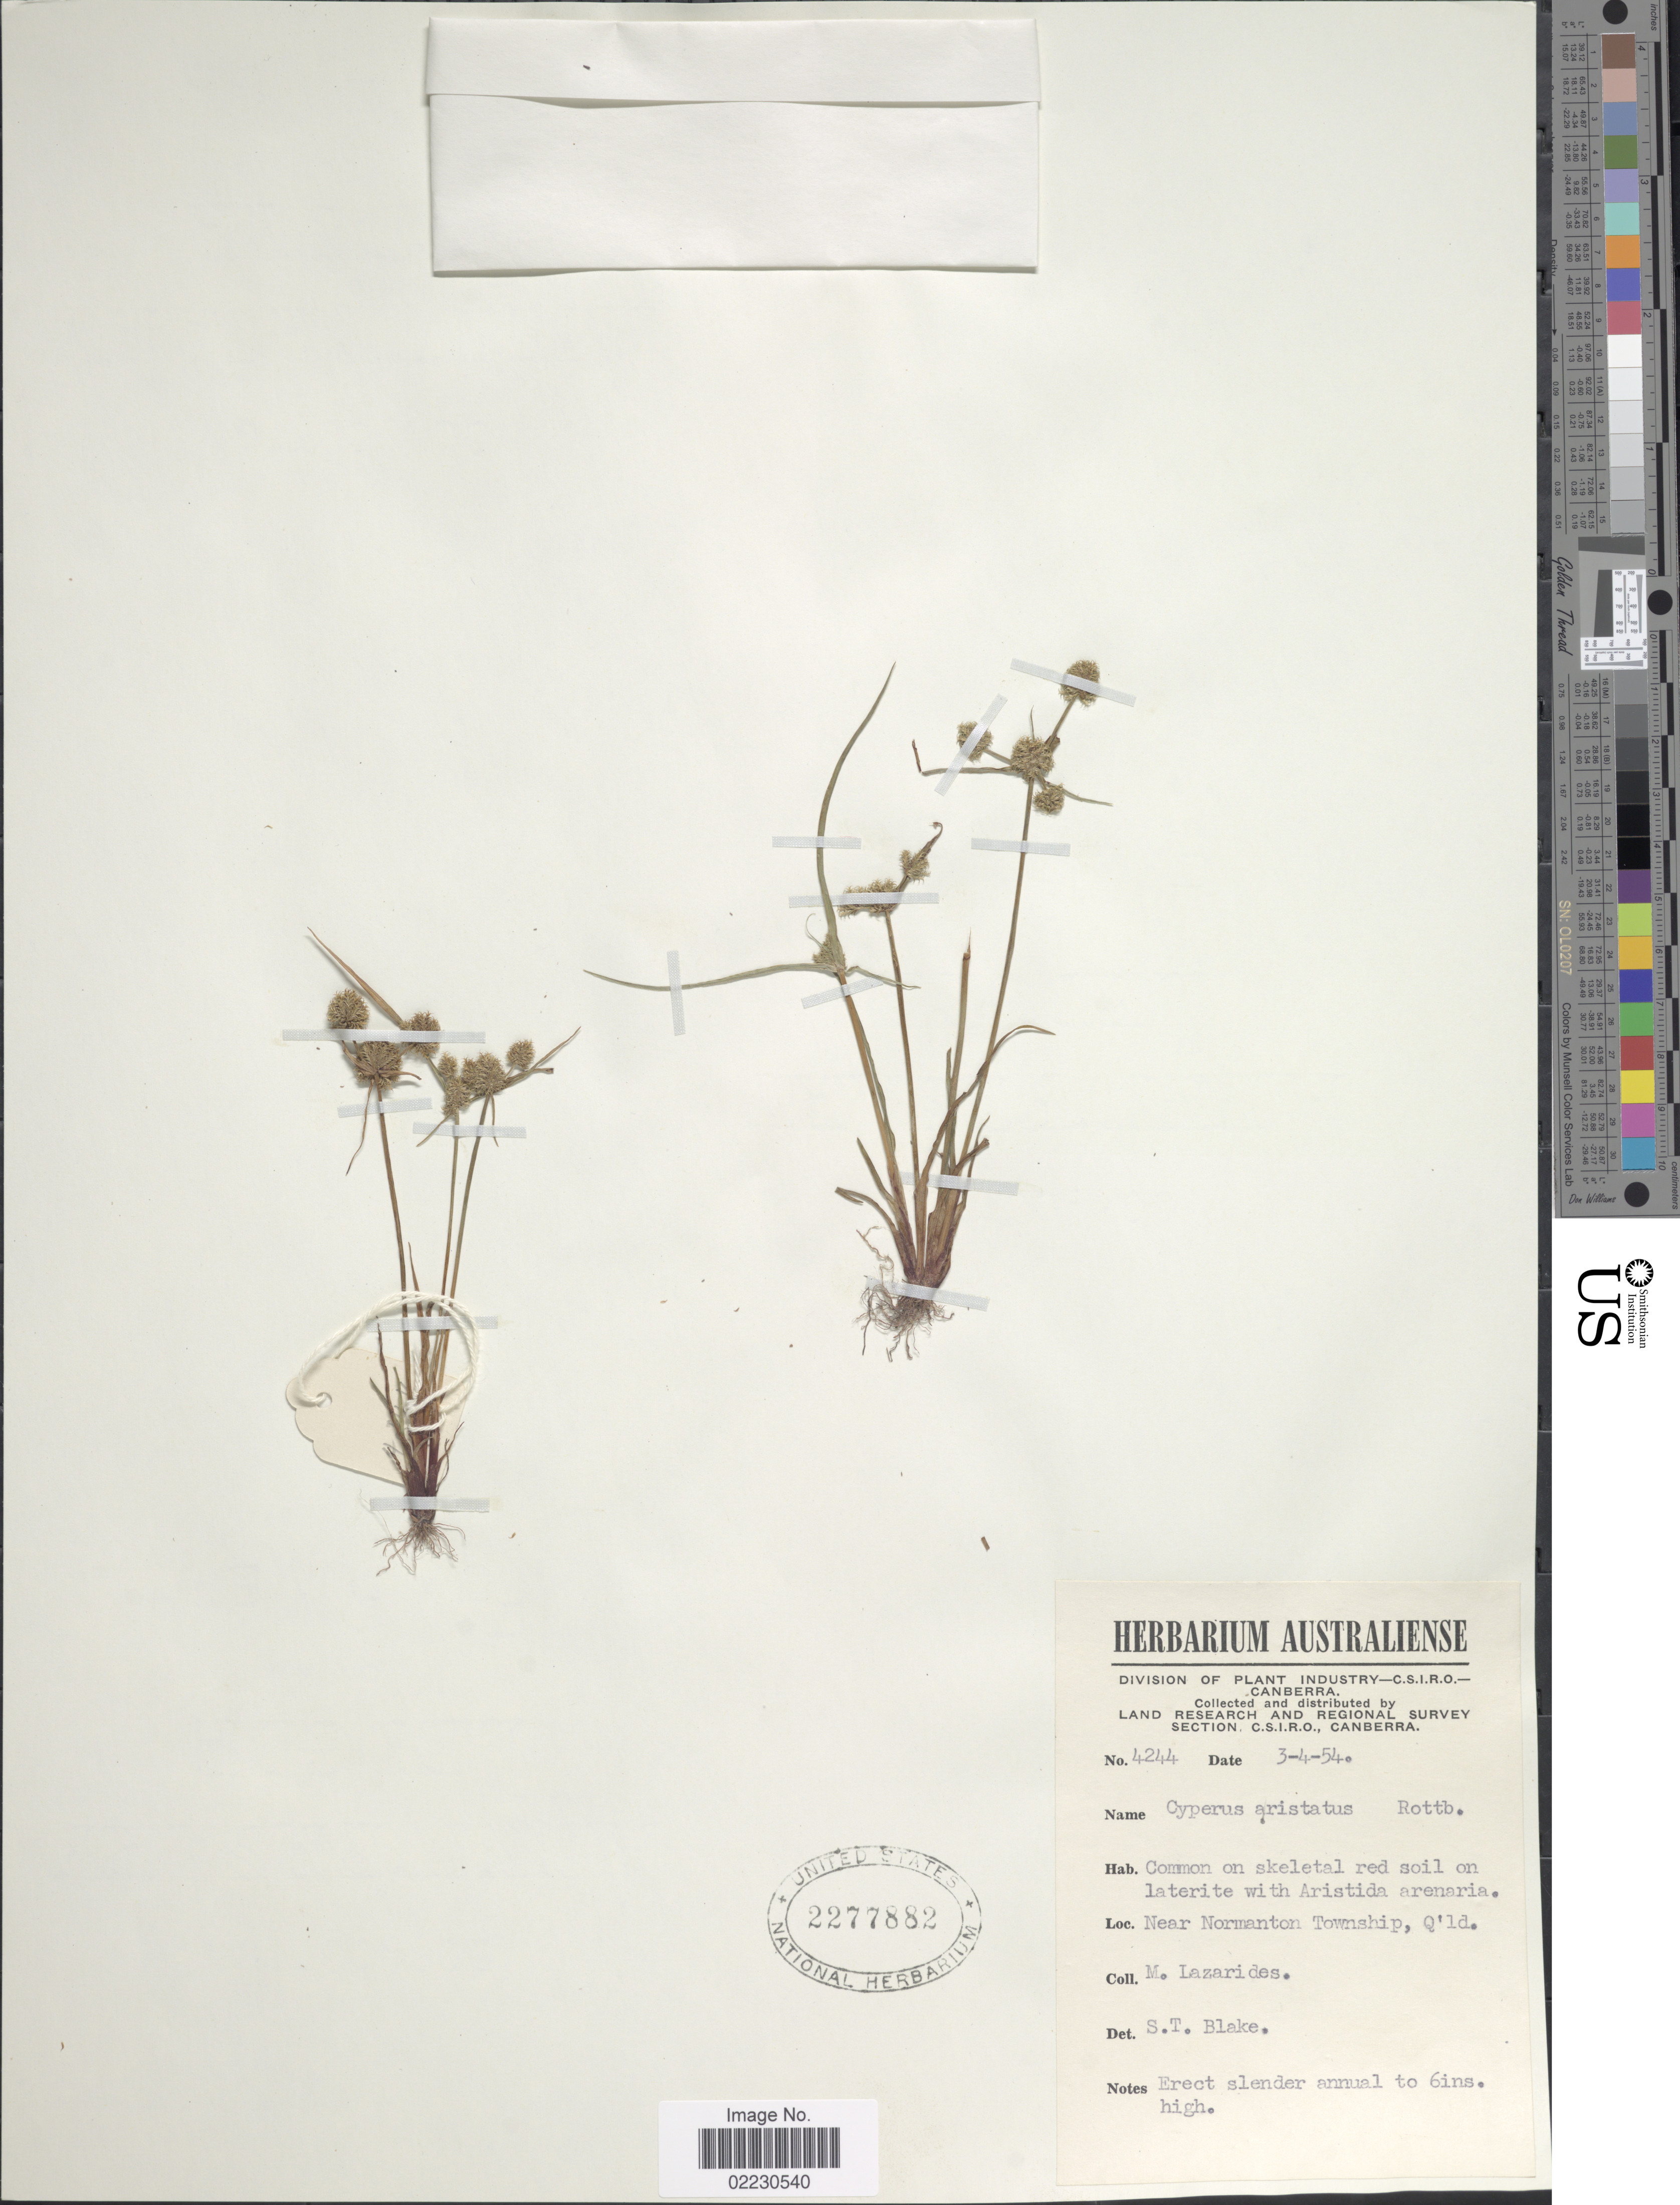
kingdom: Plantae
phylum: Tracheophyta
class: Liliopsida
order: Poales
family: Cyperaceae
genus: Cyperus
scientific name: Cyperus squarrosus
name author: L.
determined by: Strong, Mark T., (BOT), Smithsonian Institution - National Museum of Natural History (UNITED STATES)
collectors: M. Lazarides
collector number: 4244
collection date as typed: Transcribed d/m/y: 3/4/54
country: Australia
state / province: Queensland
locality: Near Normanton Township, Q'ld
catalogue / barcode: US 2277882